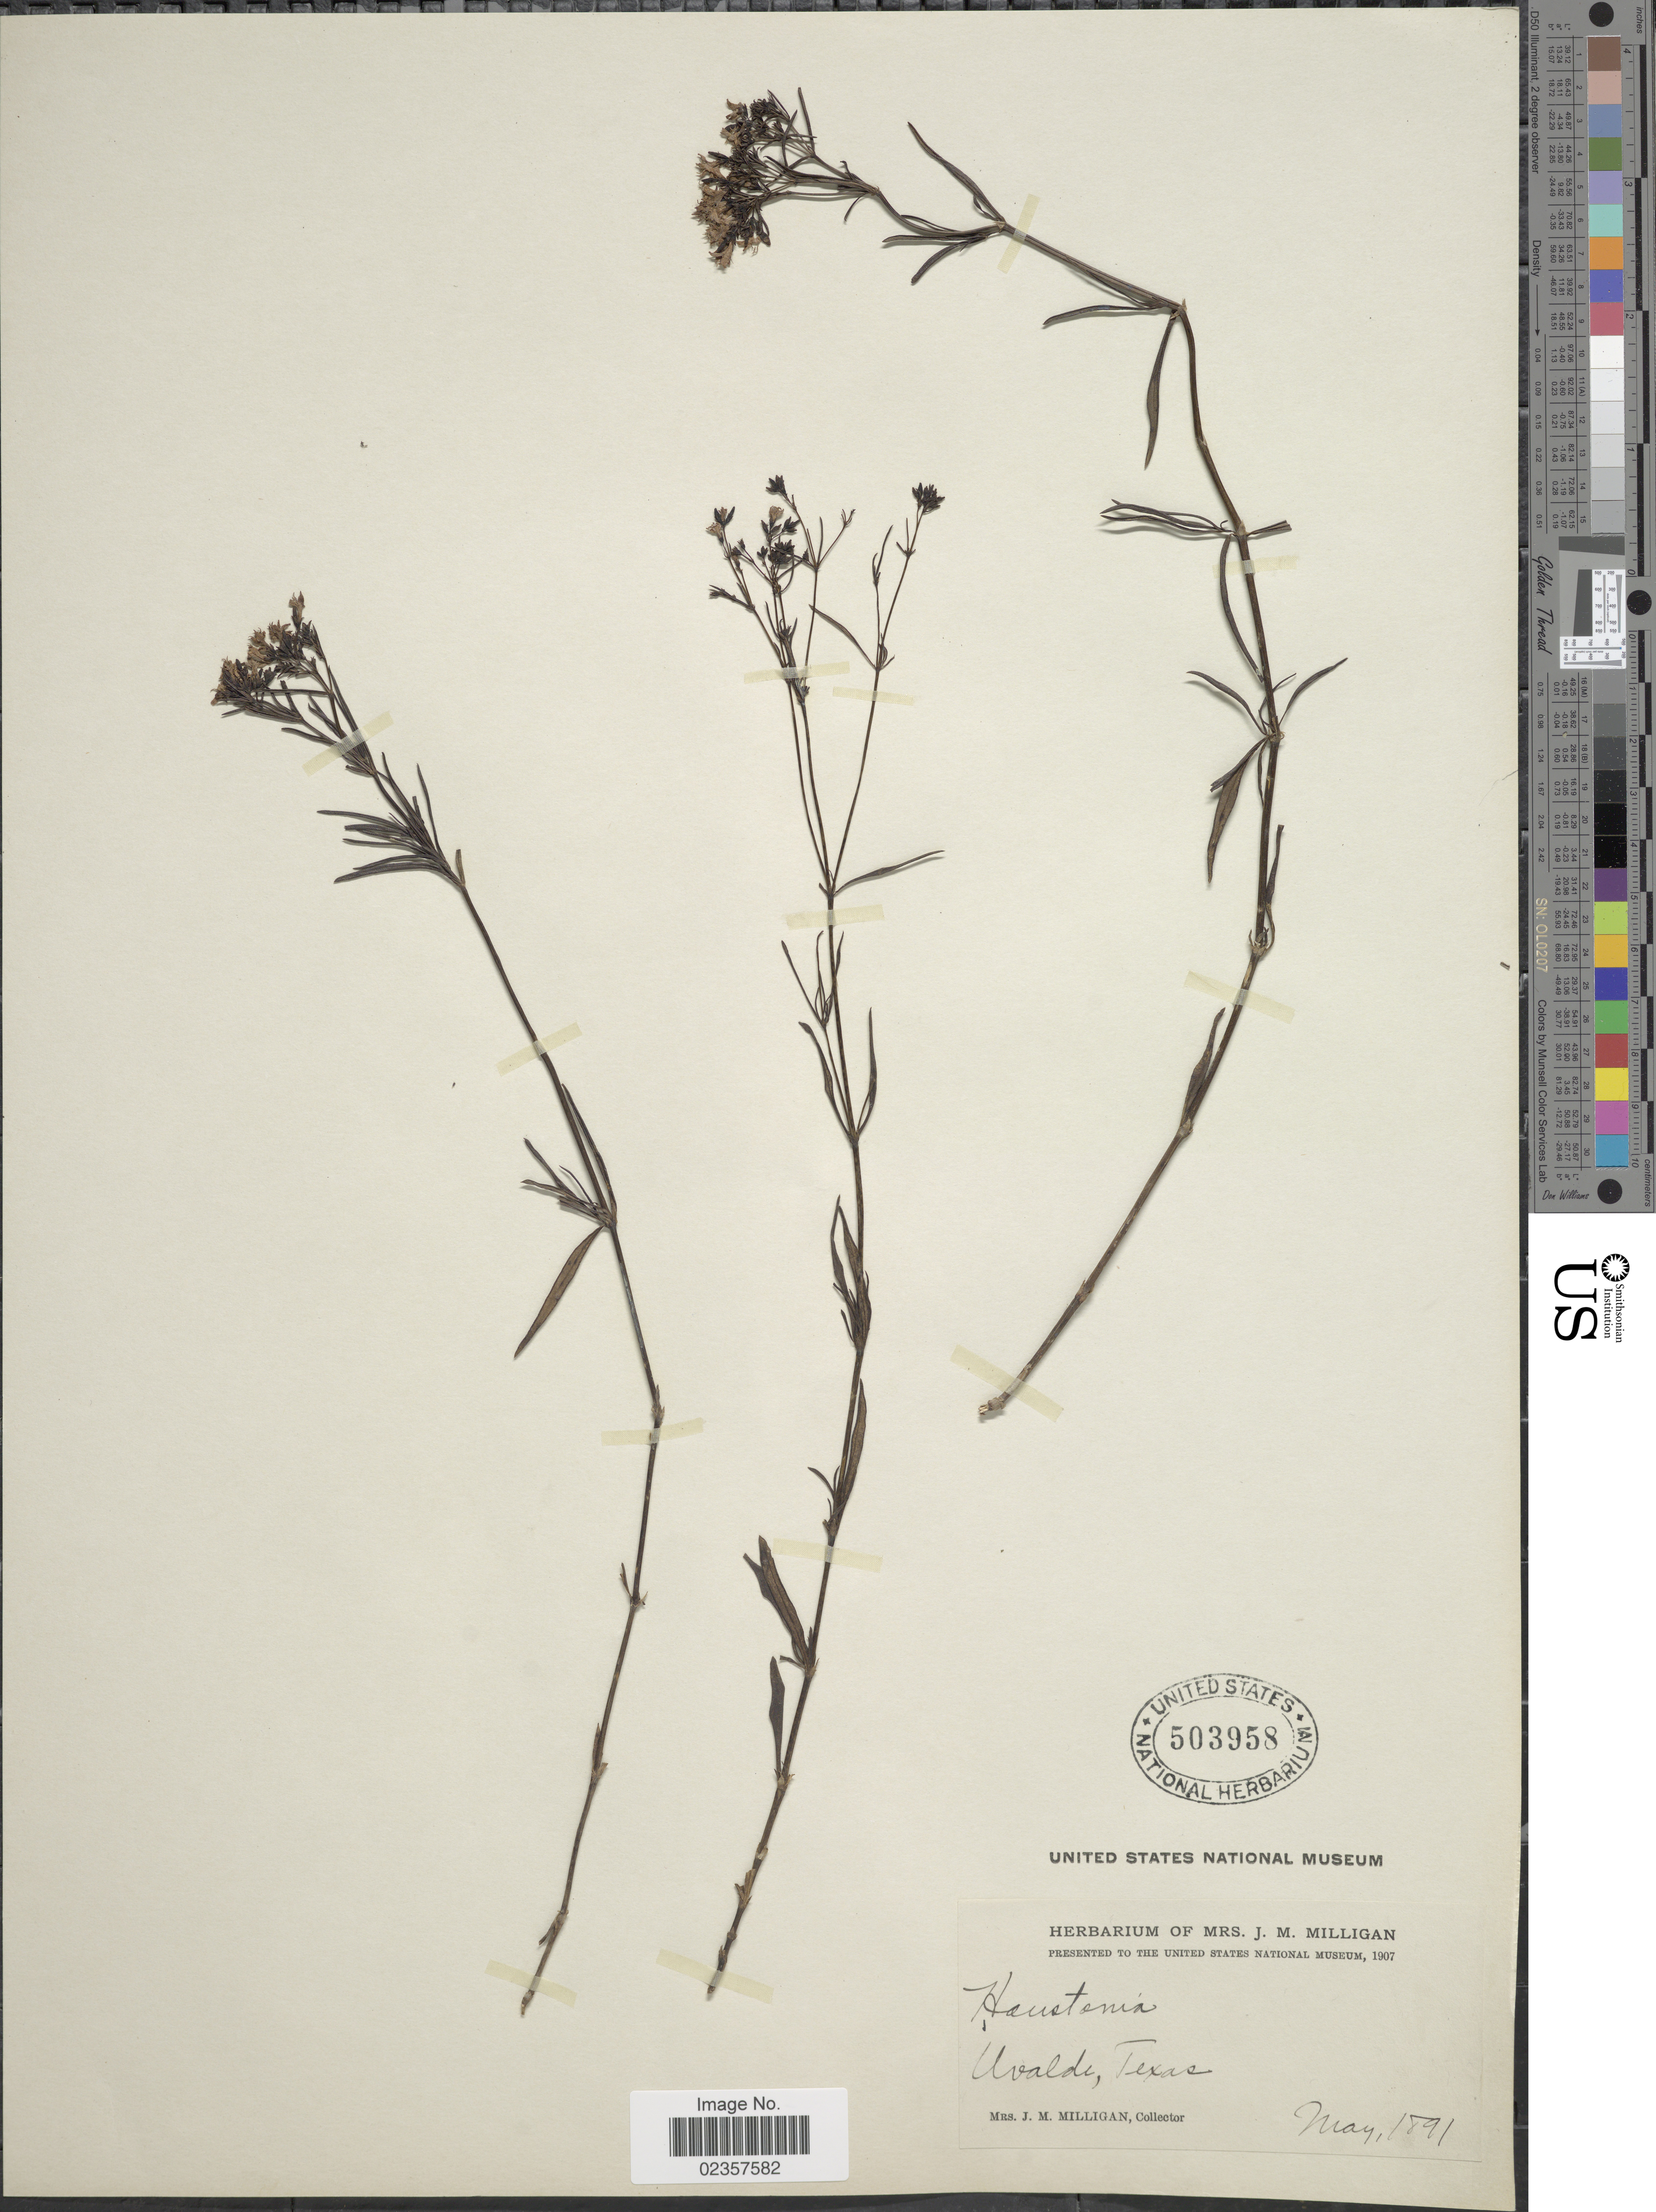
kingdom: Plantae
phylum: Tracheophyta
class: Magnoliopsida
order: Gentianales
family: Rubiaceae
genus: Houstonia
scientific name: Houstonia nigricans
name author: (Lam.) Fernald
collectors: J. M. Milligan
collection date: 1891-05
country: United States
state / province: Texas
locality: Uvalde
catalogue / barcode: US 503958